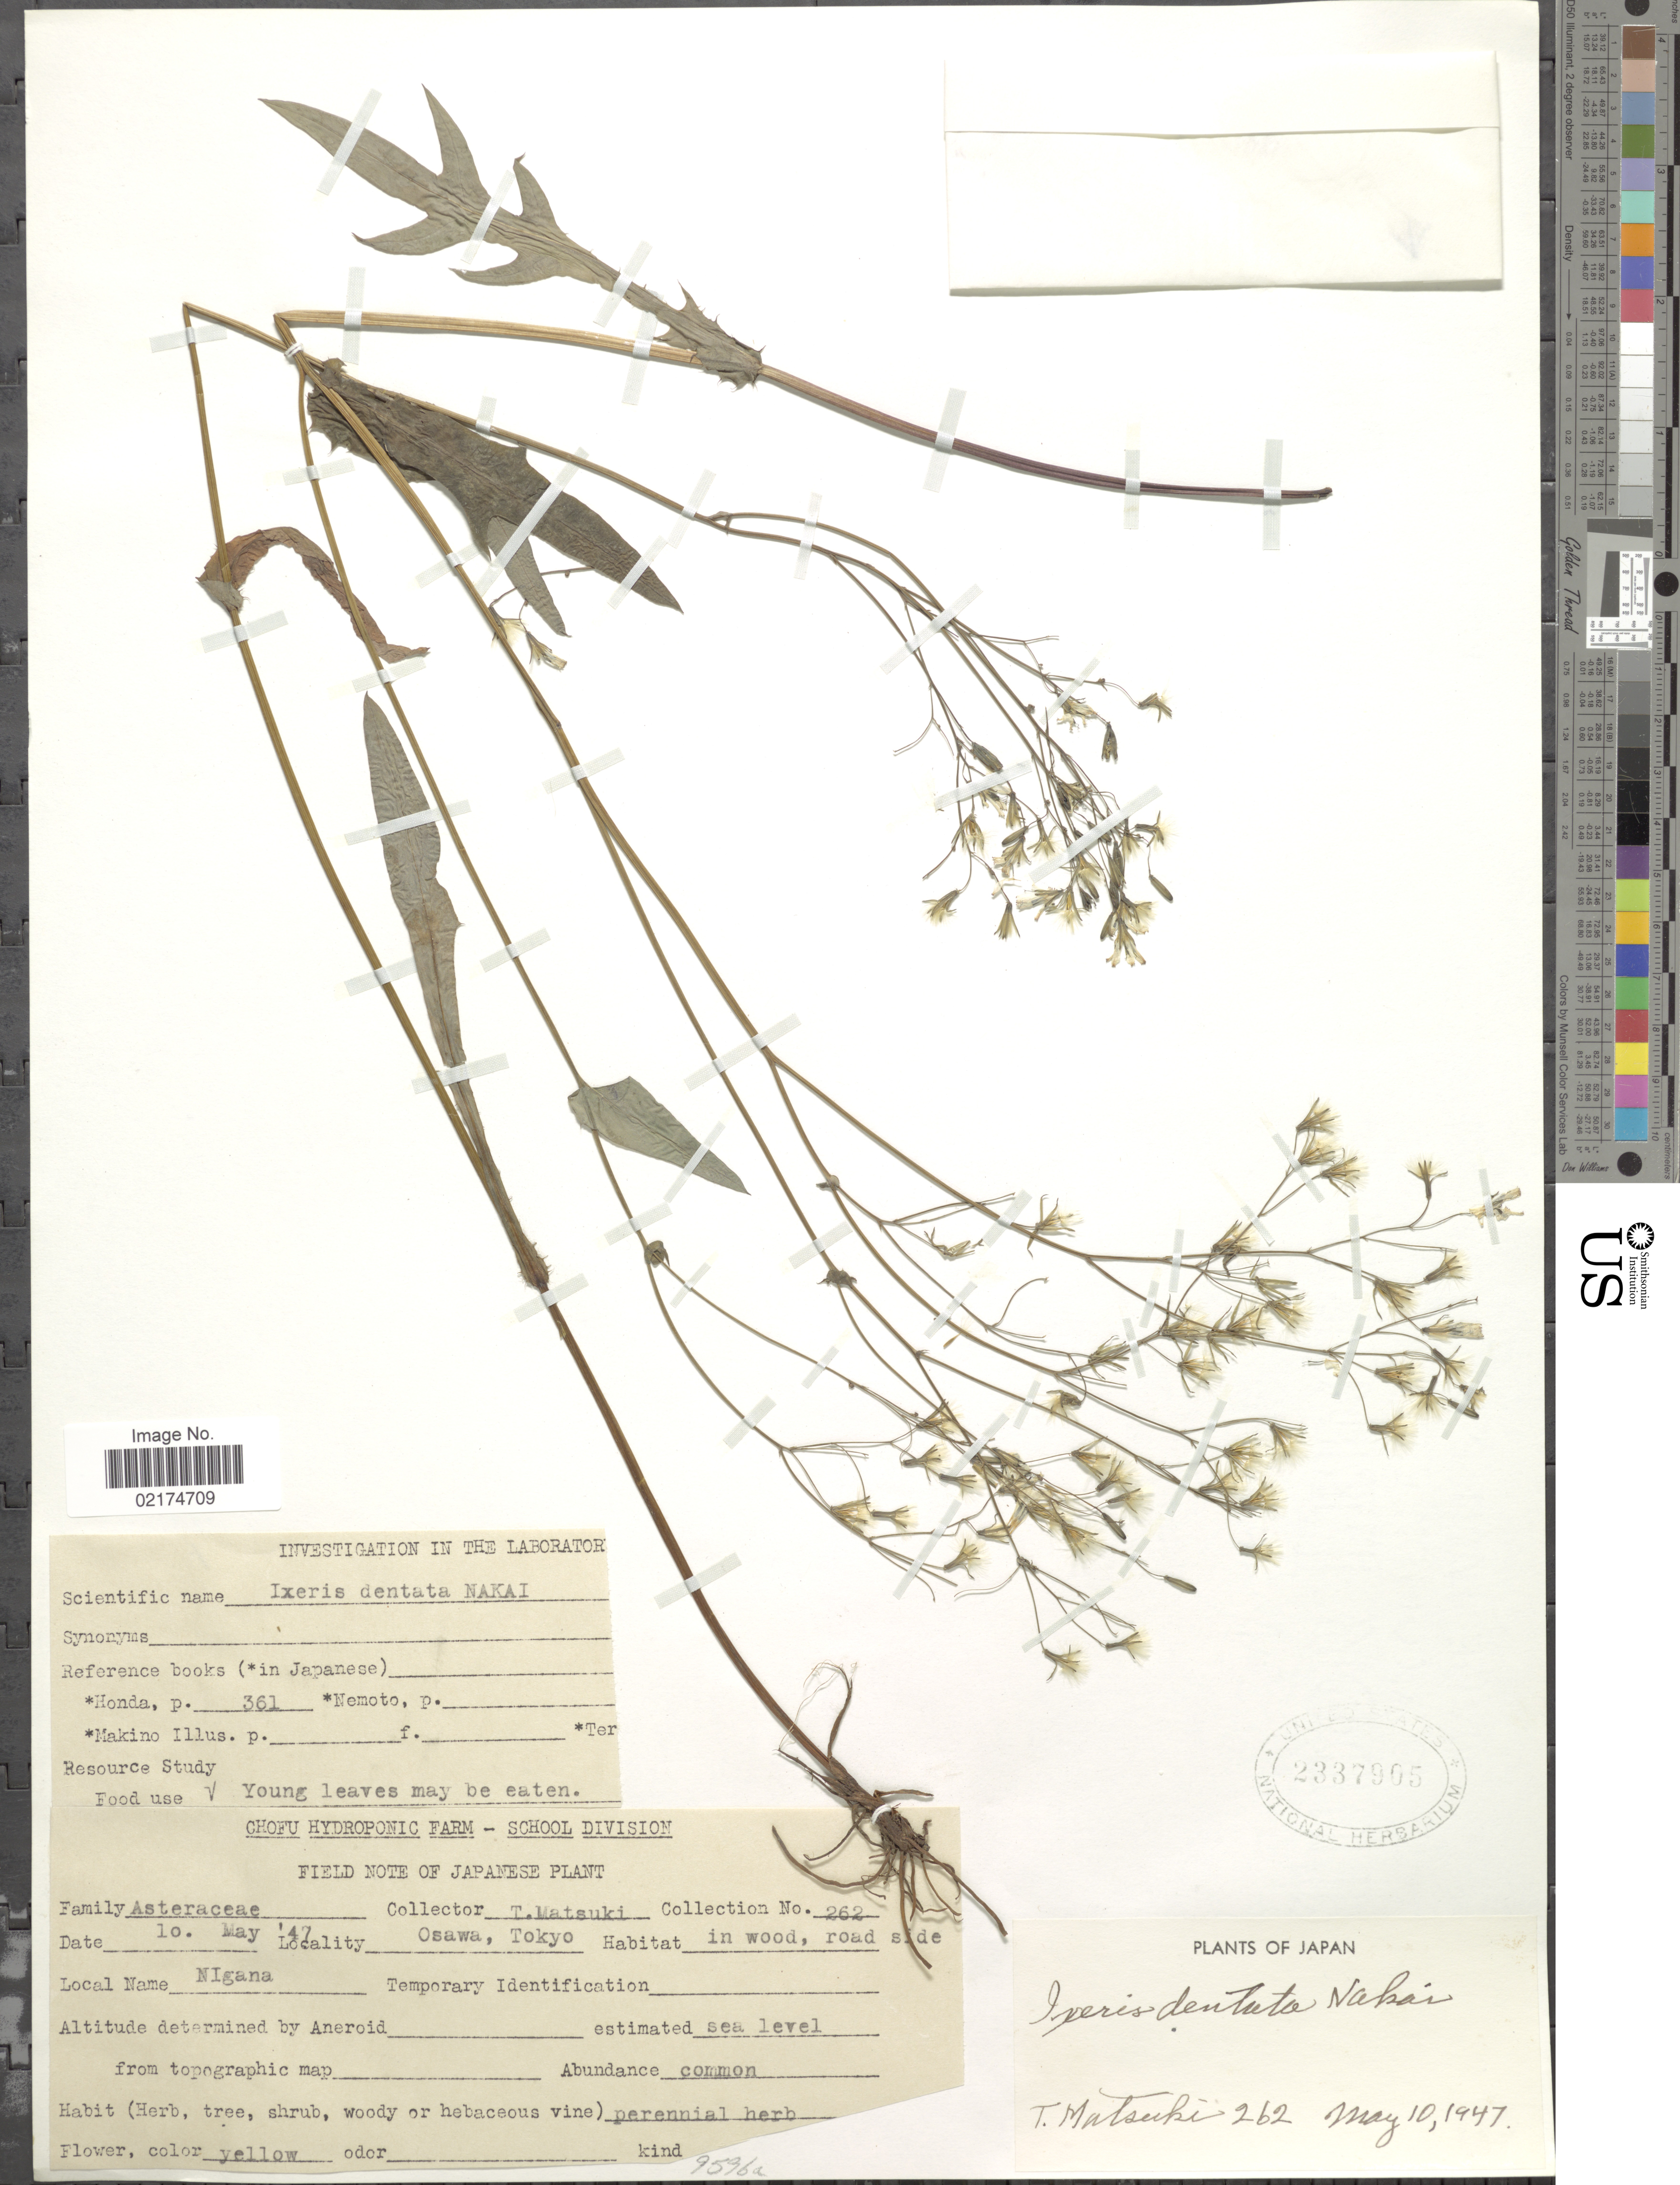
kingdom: Plantae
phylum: Tracheophyta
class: Magnoliopsida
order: Asterales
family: Asteraceae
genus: Ixeridium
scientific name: Ixeridium dentatum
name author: (Thunb.) Tzvelev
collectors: T. Matsuki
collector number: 262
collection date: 1947-05-10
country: Japan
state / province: Tokyo, Federal City of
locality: Osawa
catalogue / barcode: US 2337905